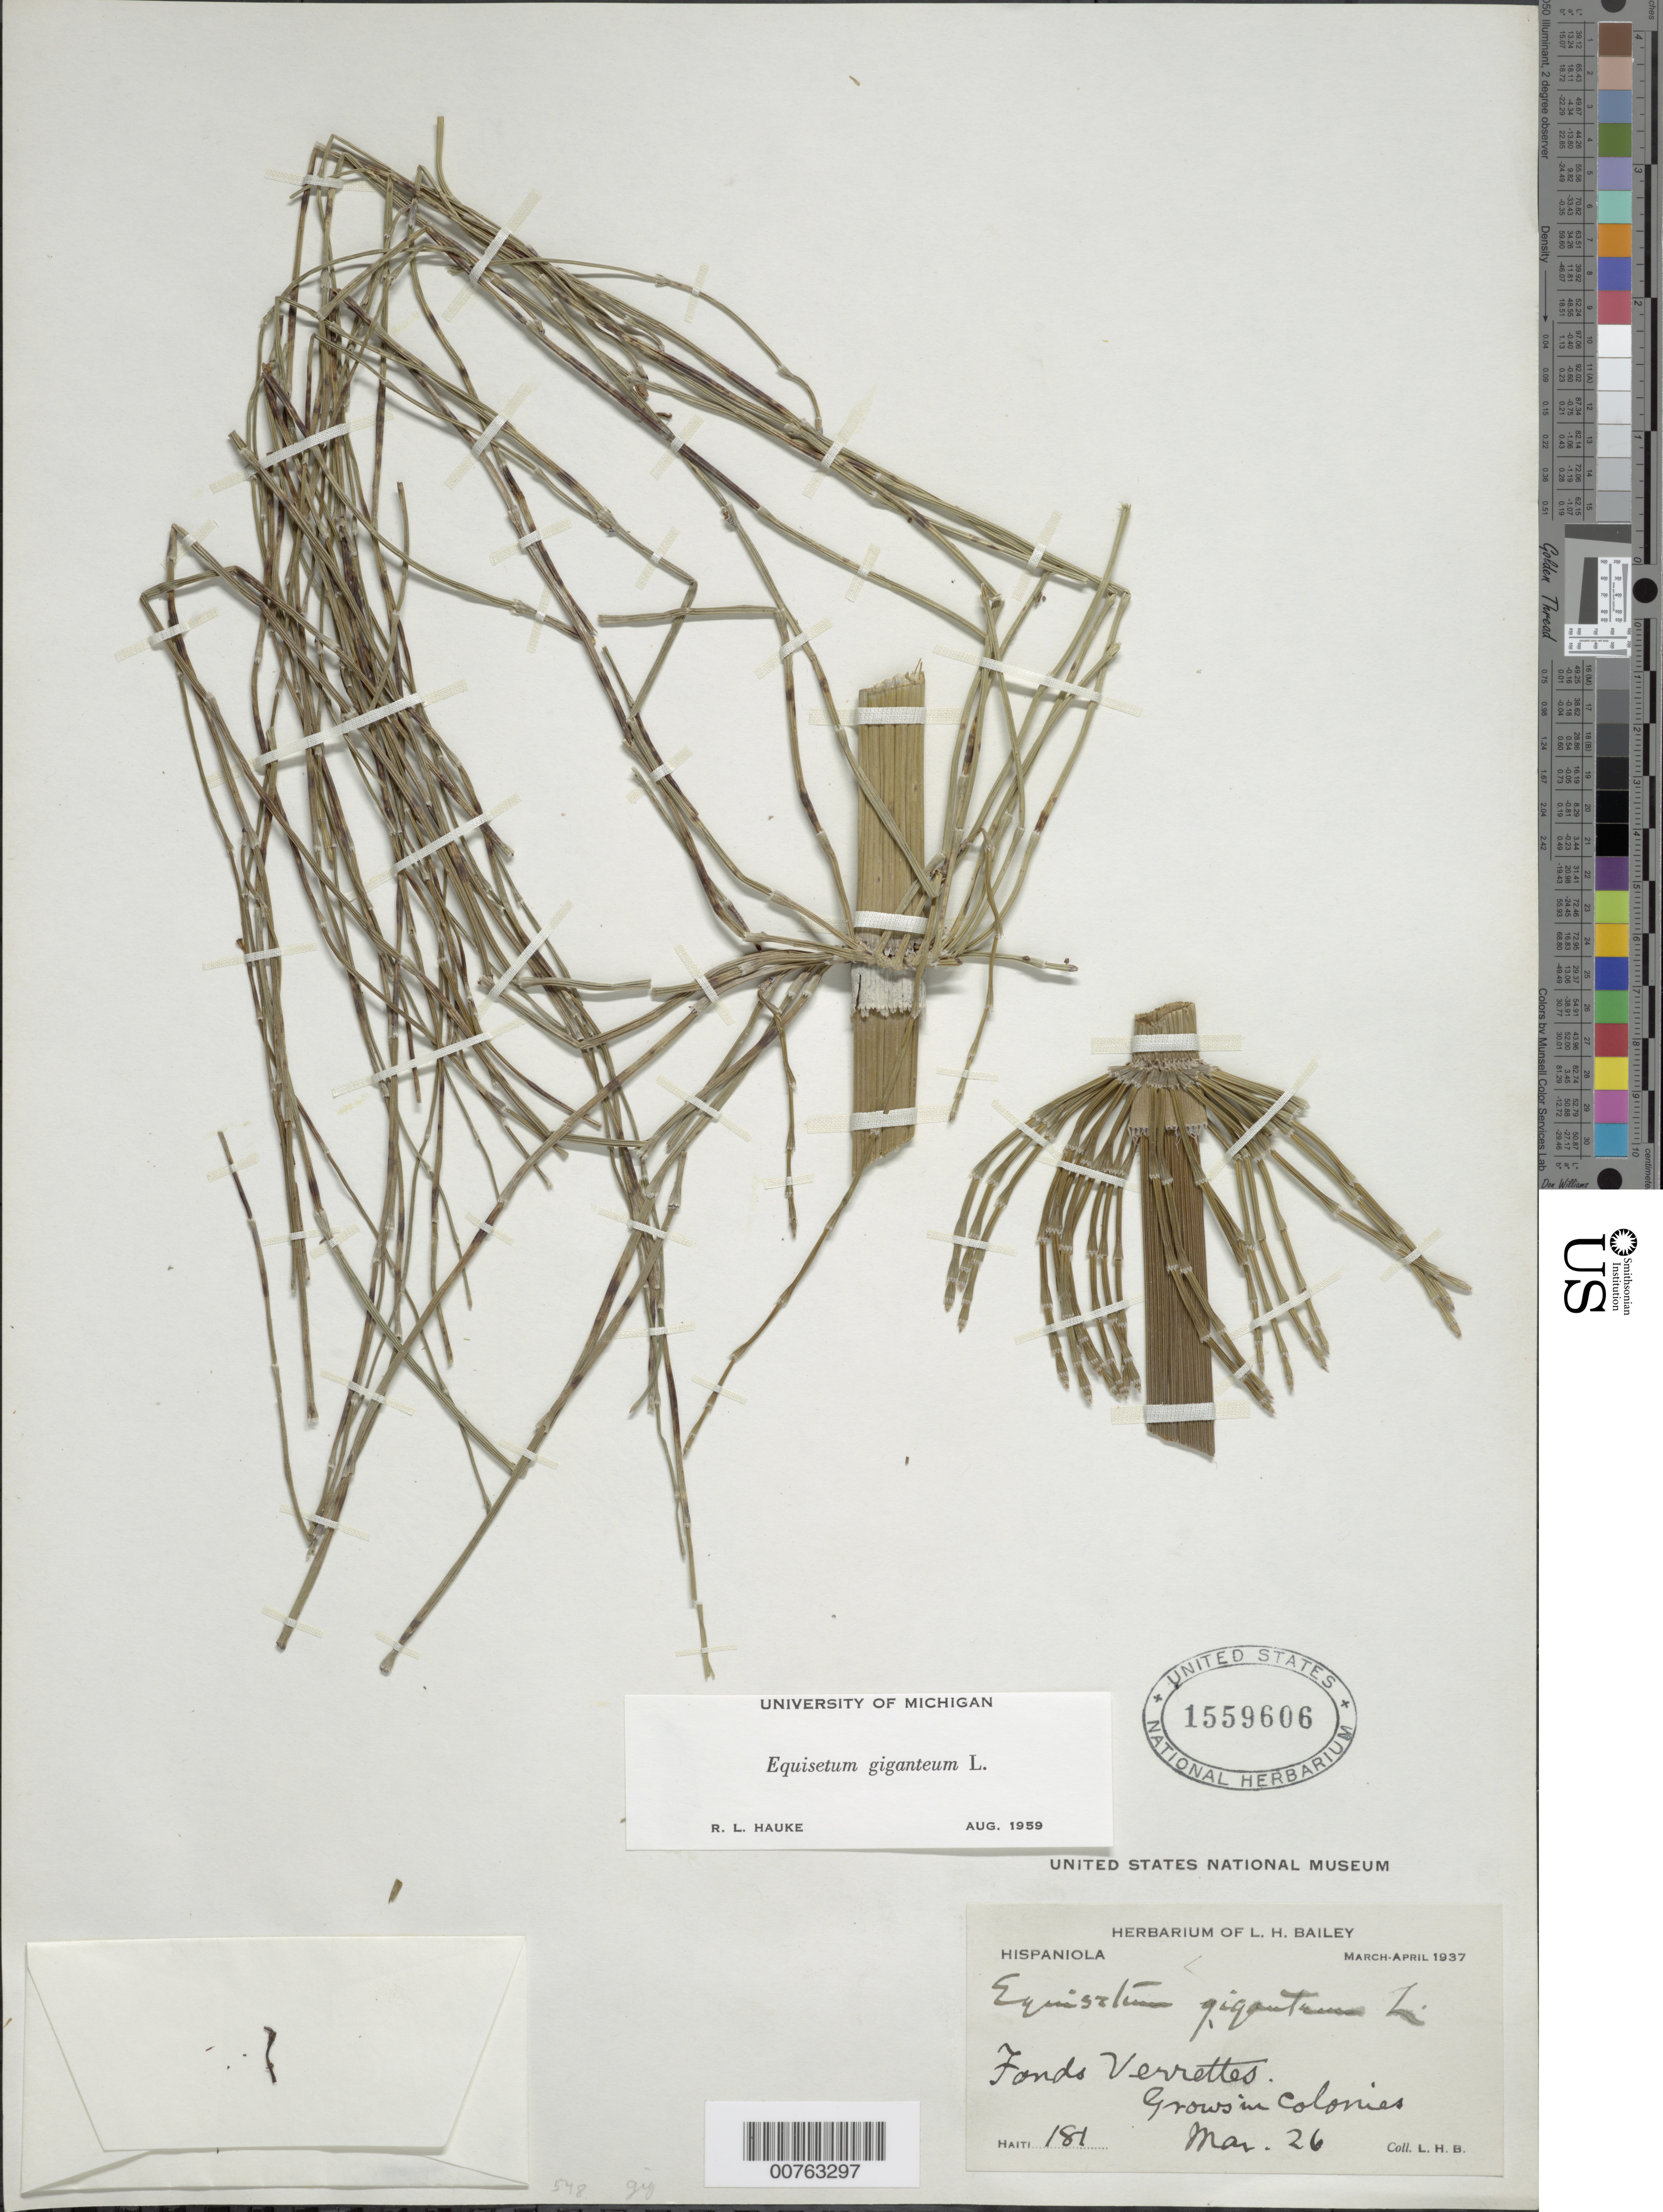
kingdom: Plantae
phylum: Tracheophyta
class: Polypodiopsida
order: Equisetales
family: Equisetaceae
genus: Equisetum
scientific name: Equisetum giganteum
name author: L.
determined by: Hauke, R. L.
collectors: L. H. Bailey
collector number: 181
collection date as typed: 26 Mar 1937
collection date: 1937-03-26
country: Haiti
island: Hispaniola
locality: Fonde Verrettes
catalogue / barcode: US 1559606